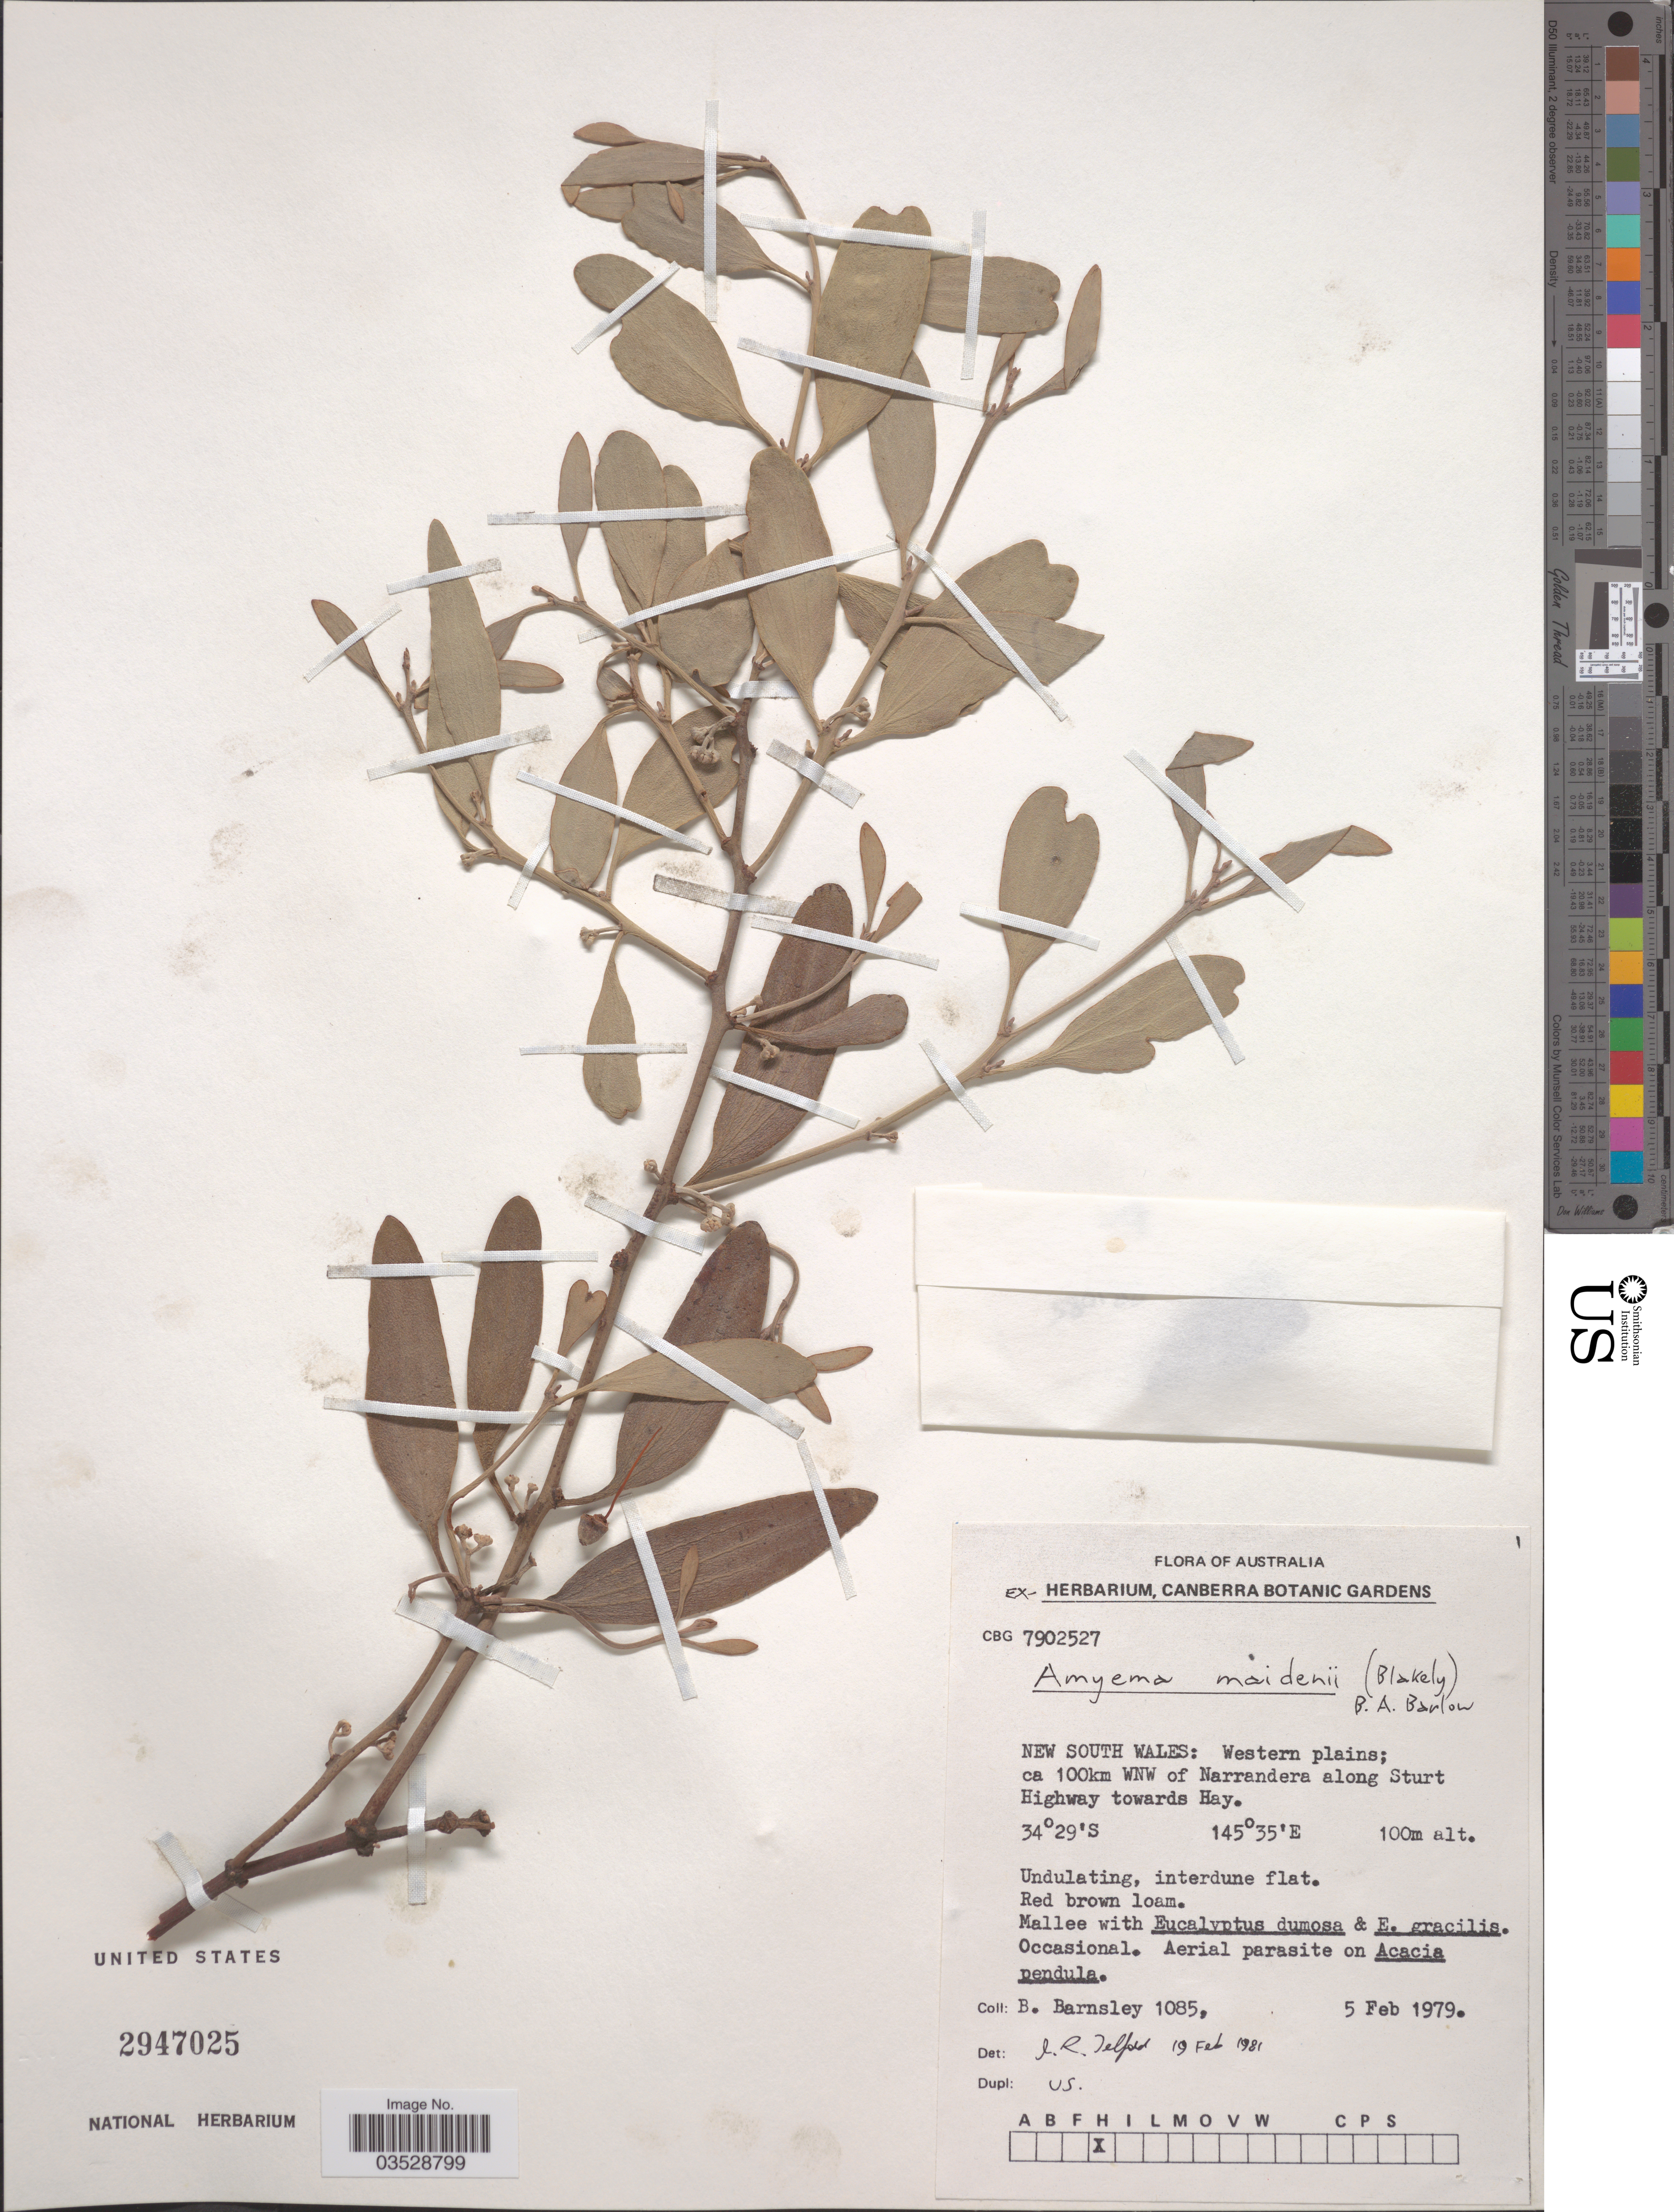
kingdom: Plantae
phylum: Tracheophyta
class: Magnoliopsida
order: Santalales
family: Loranthaceae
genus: Amyema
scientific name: Amyema maidenii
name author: Barlow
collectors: B. Barnsley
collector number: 1085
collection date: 1979-02-05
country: Australia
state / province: New South Wales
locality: Western plains; ca 100km WNW of Narrandera along Sturt Highway towards Hay.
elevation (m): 100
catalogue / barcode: US 2947025